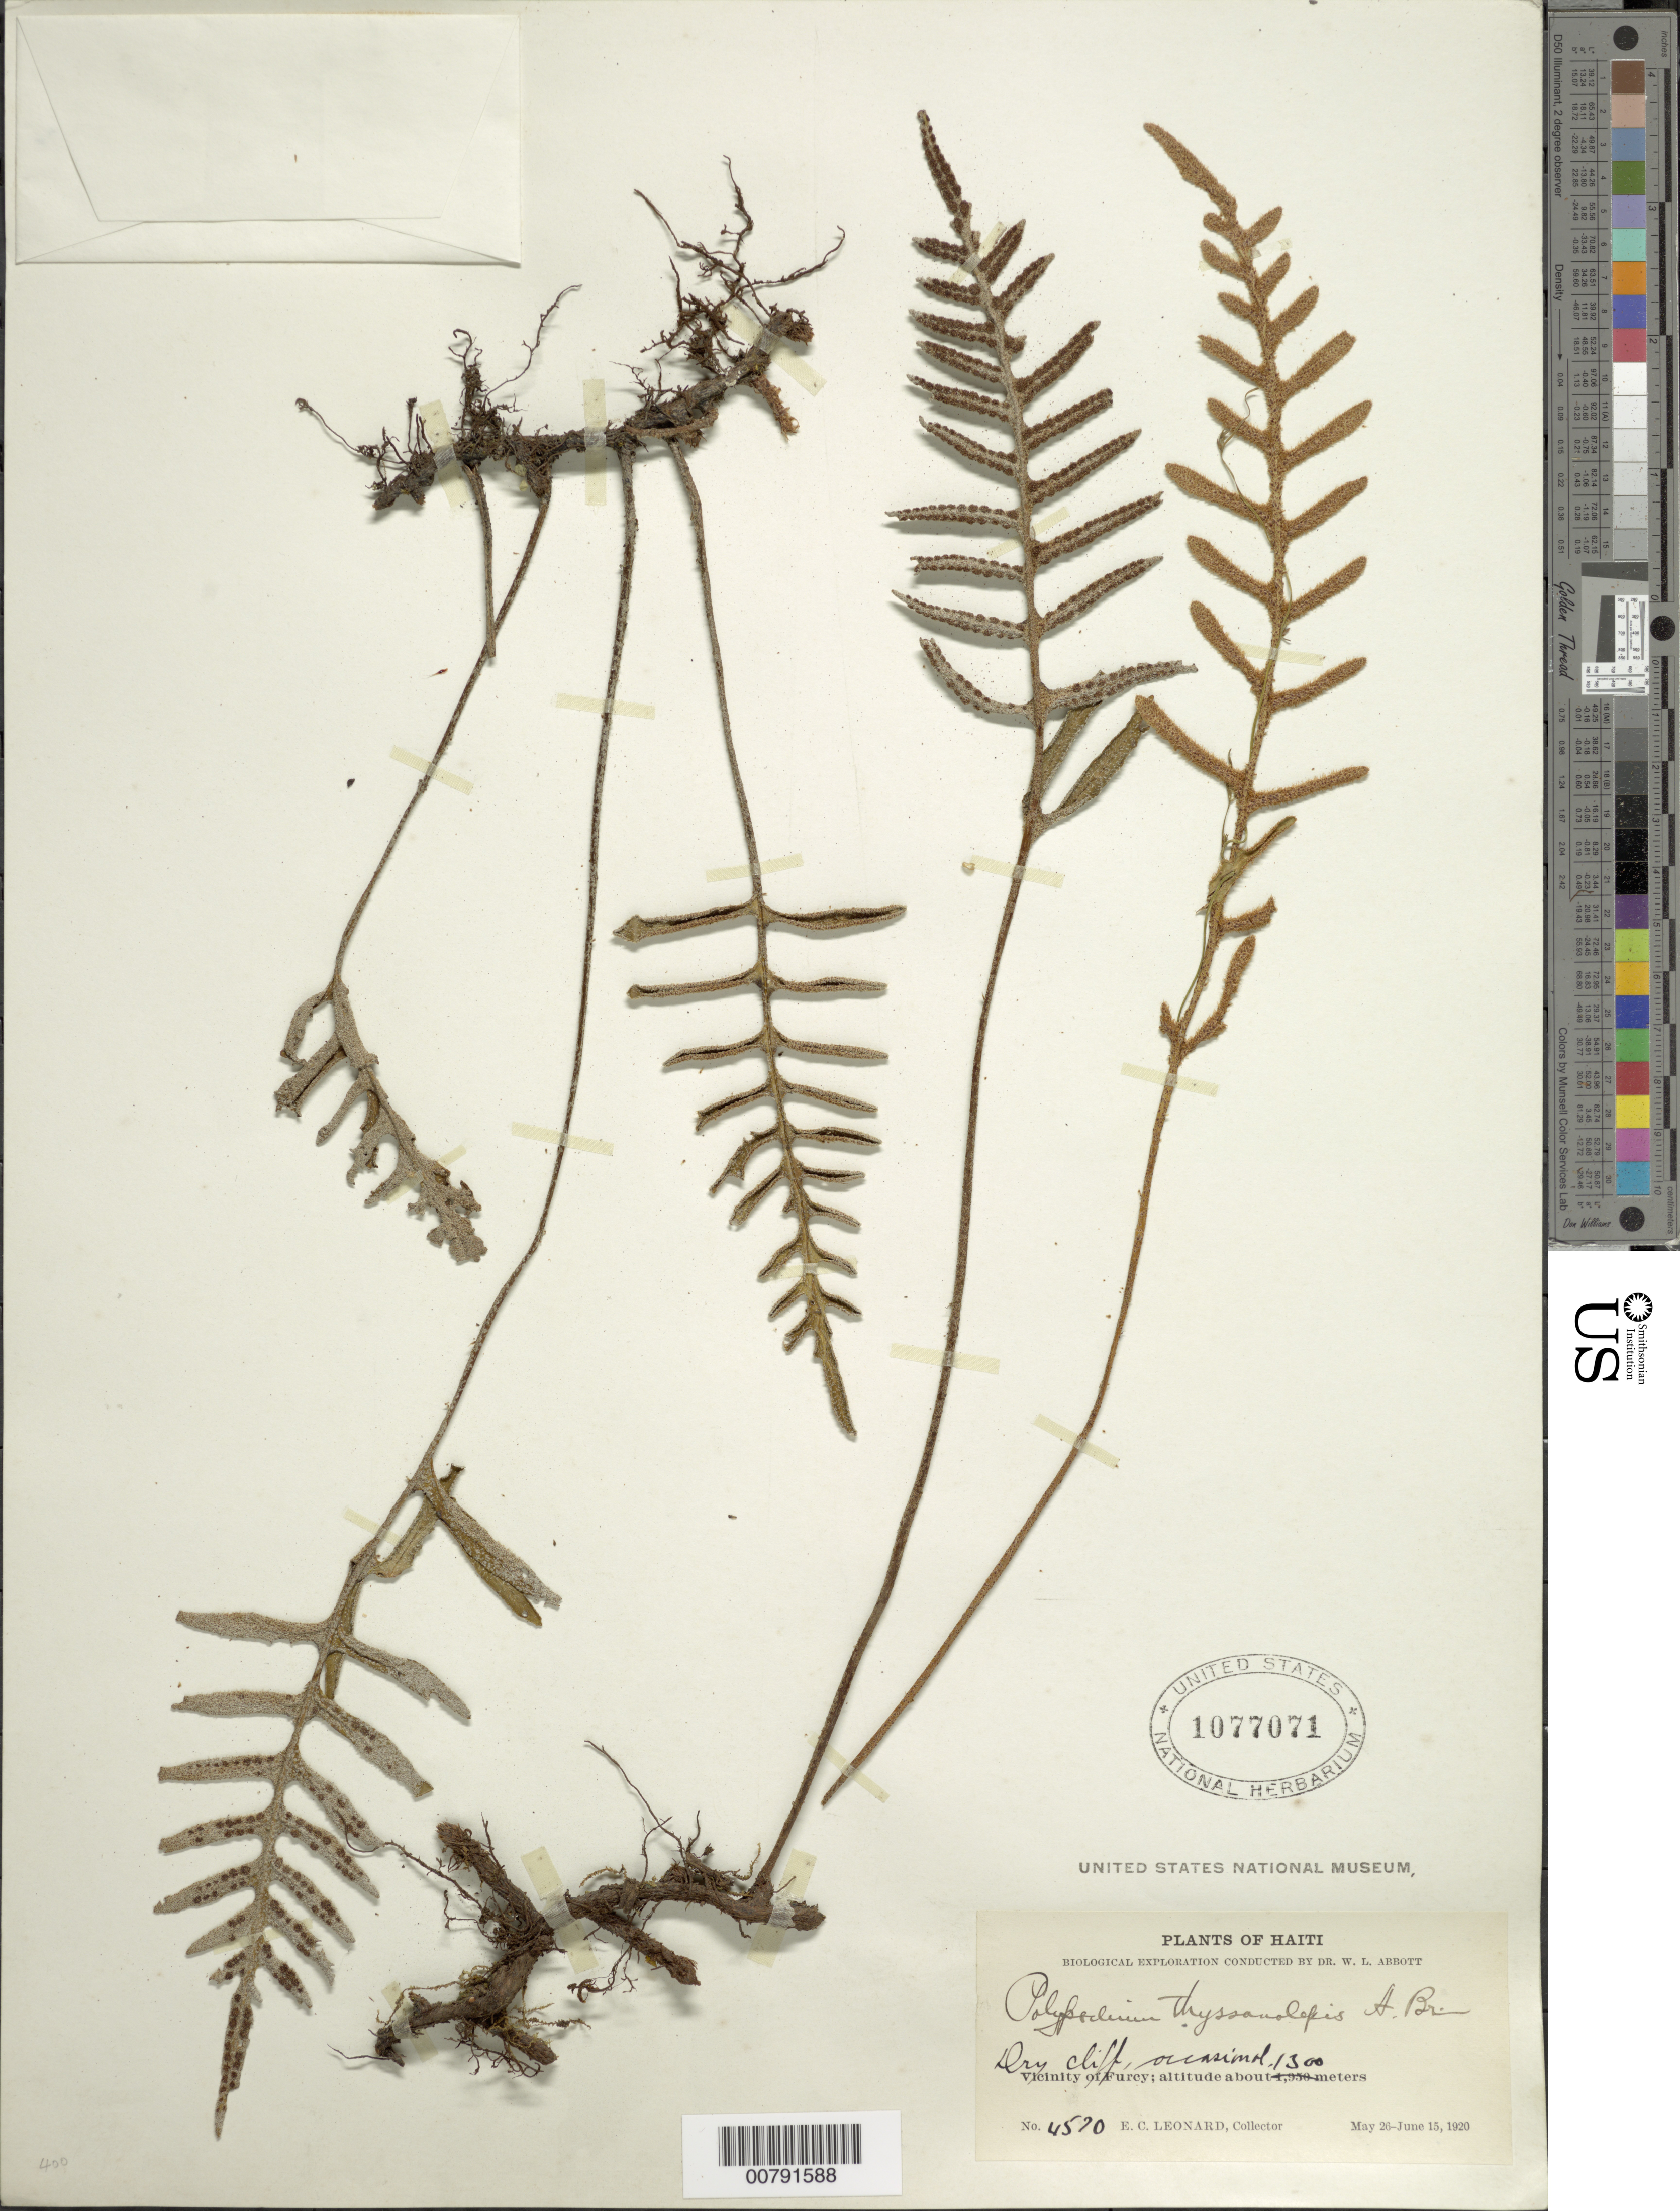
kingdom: Plantae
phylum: Tracheophyta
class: Polypodiopsida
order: Polypodiales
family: Polypodiaceae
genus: Pleopeltis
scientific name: Pleopeltis thyssanolepis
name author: (A. Braun ex Klotzsch) E.G. Andrews & Windham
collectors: E. C. Leonard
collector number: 4570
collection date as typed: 26 May 1920 15 Jun 1920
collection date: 1920-05-26/1920-06-15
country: Haiti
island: Hispaniola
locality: Furcy vicinity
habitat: Dry cliff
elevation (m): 1300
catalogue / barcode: US 1077071